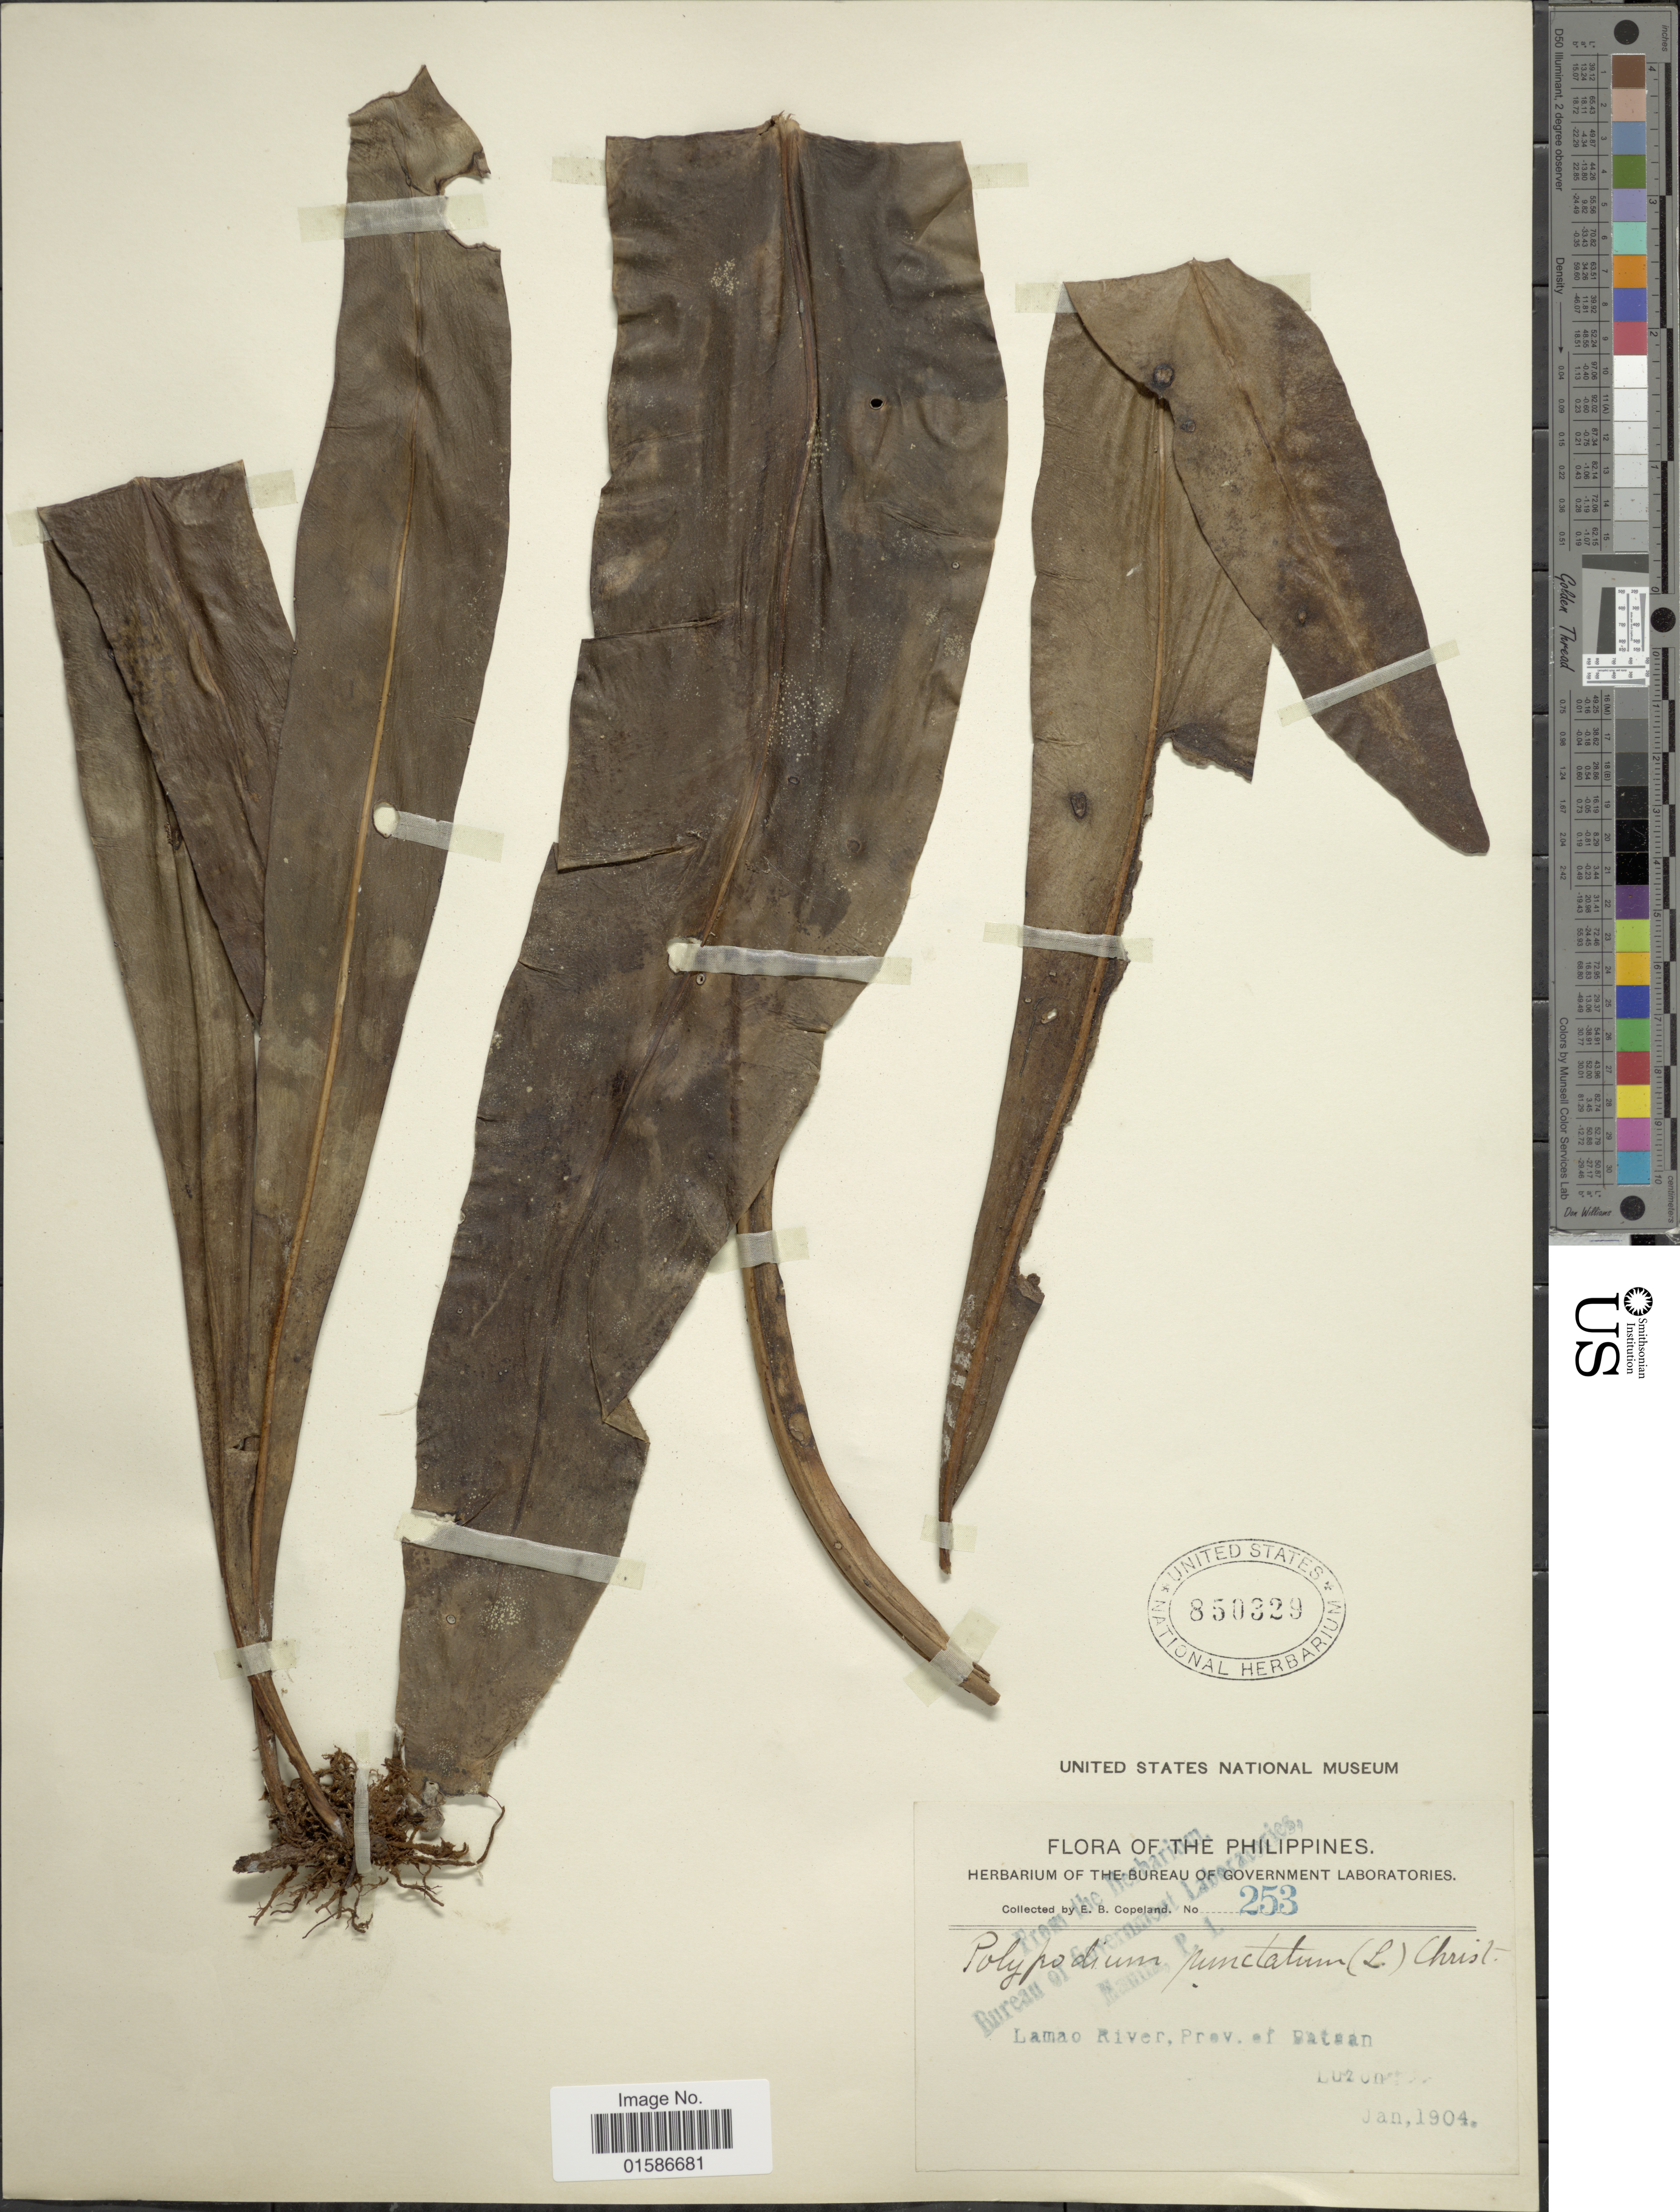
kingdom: Plantae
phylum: Tracheophyta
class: Polypodiopsida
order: Polypodiales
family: Polypodiaceae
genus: Microsorum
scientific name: Microsorum punctatum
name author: (L.) Copel.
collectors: E. B. Copeland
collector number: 253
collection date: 1904-01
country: Philippines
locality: Lamao River, Prov. of Bataan, Luzon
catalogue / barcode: US 850329